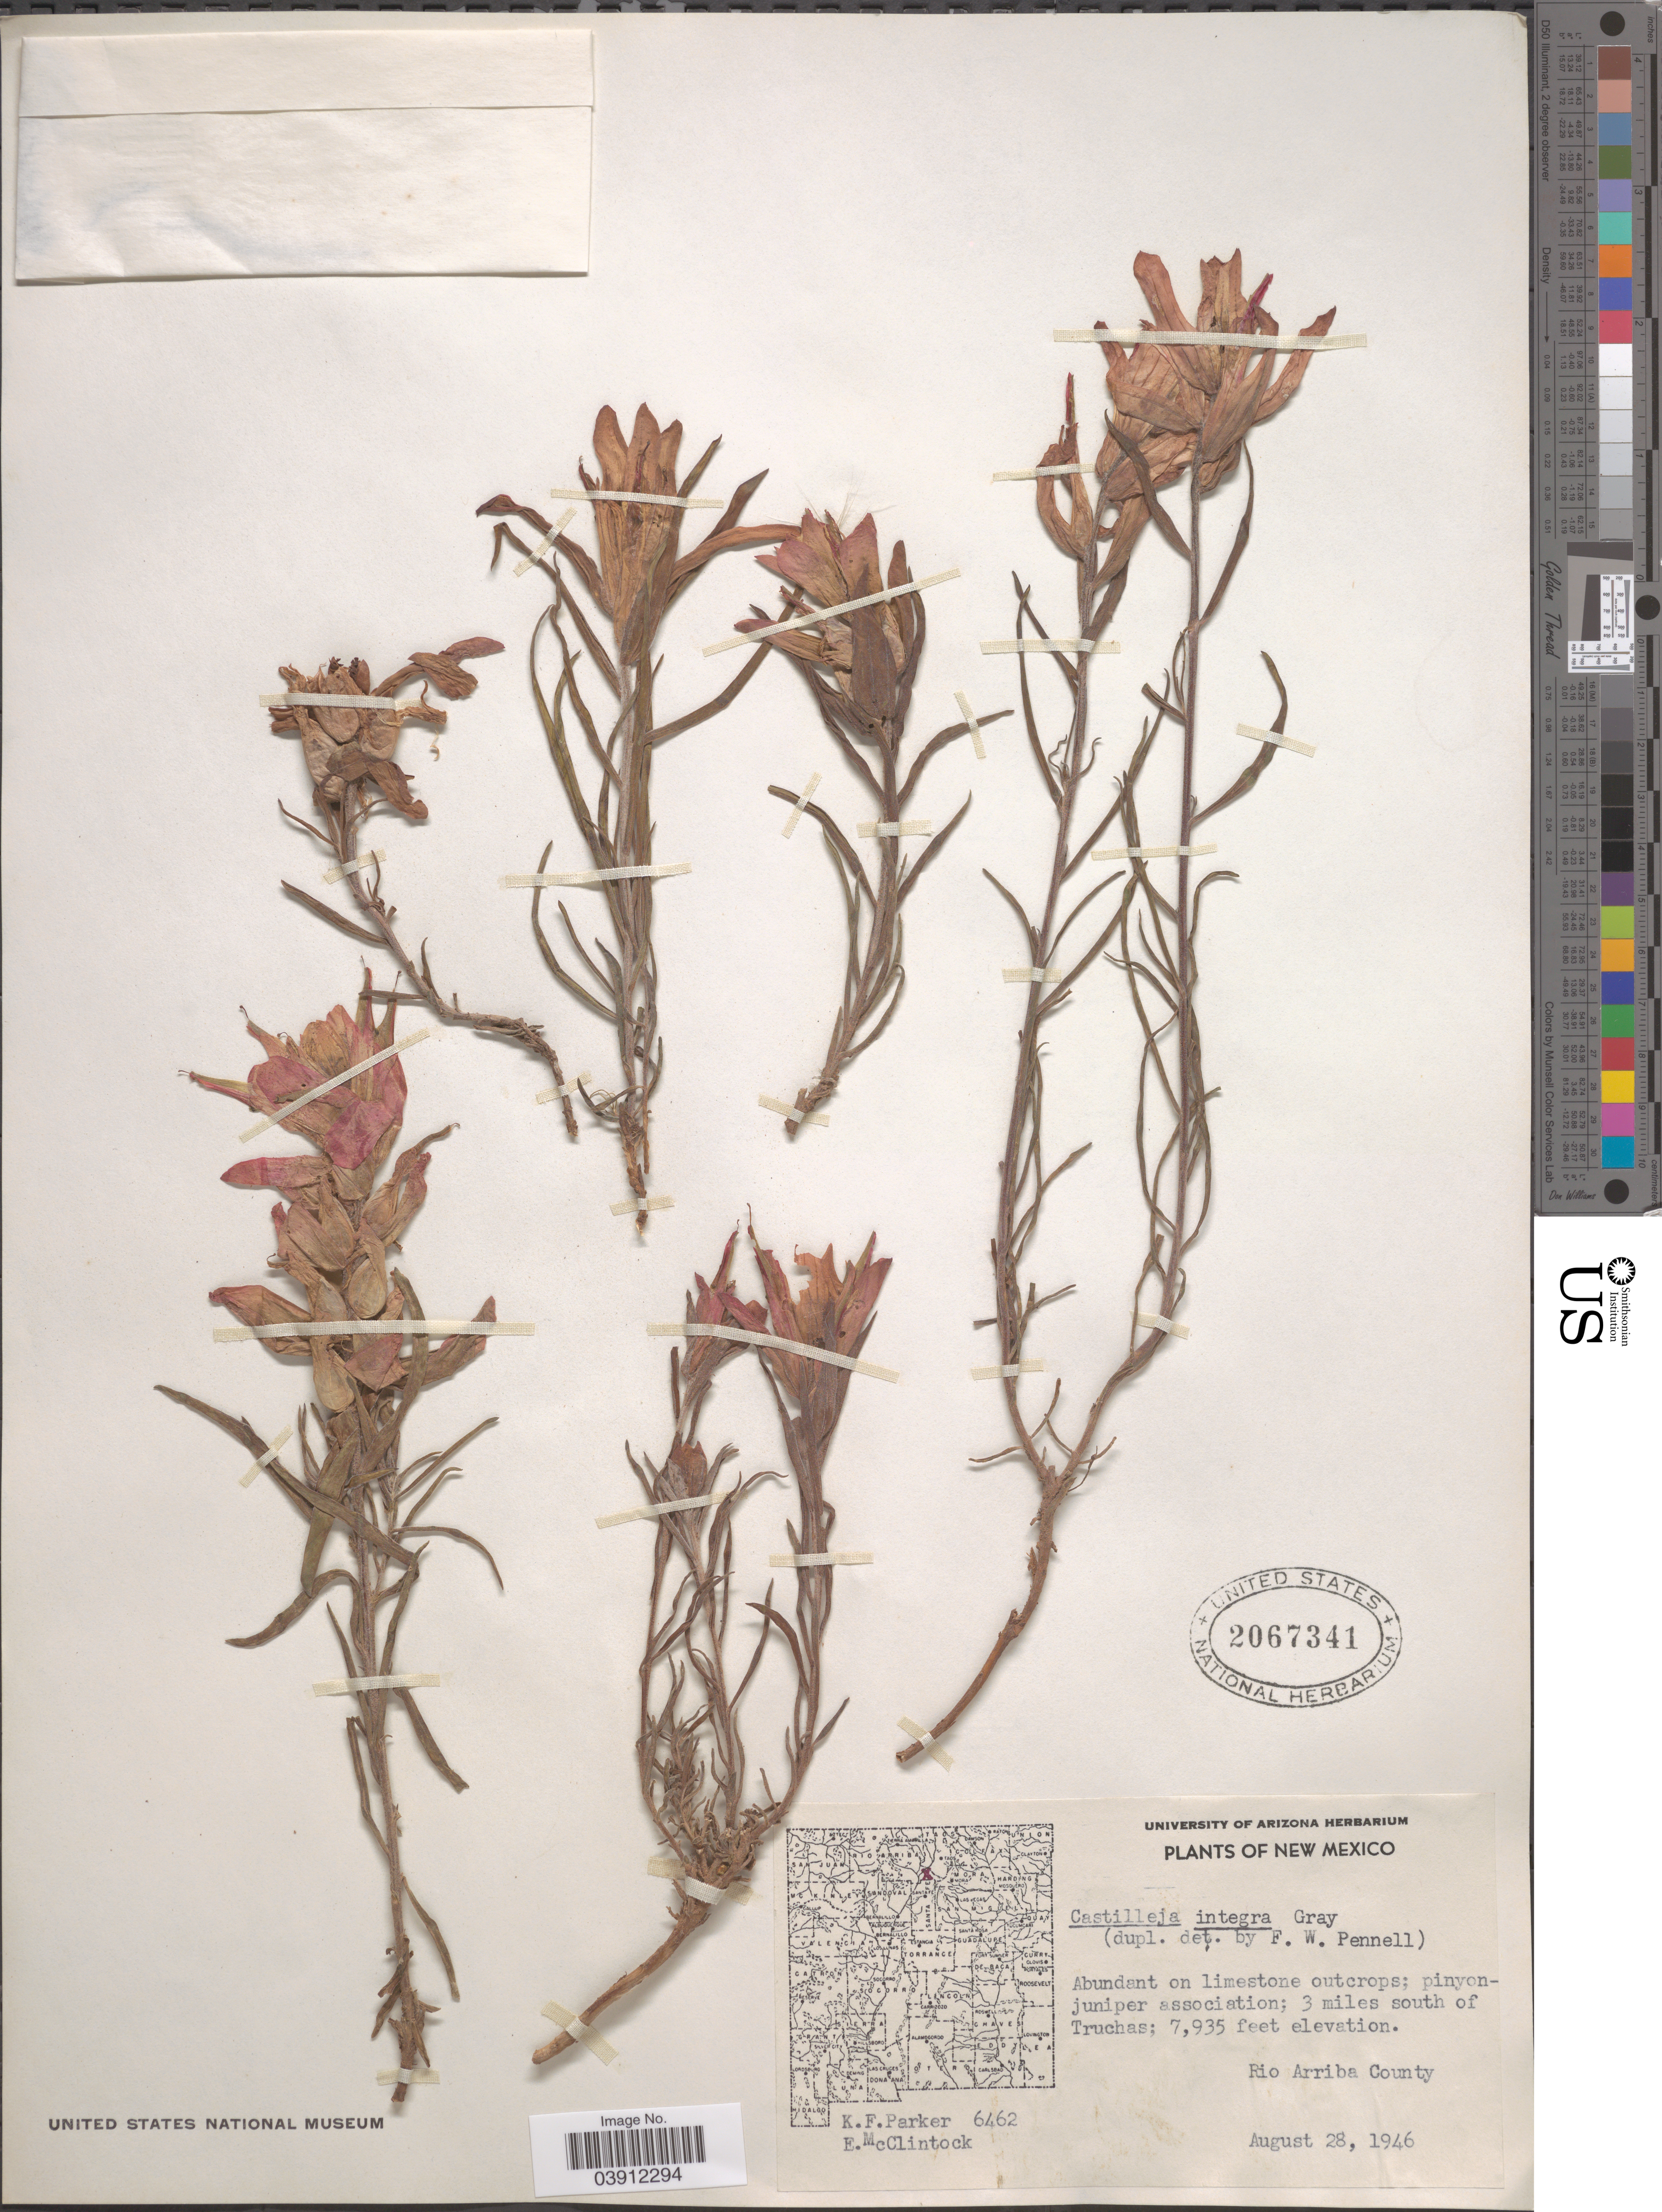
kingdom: Plantae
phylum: Tracheophyta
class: Magnoliopsida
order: Lamiales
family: Orobanchaceae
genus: Castilleja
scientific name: Castilleja integra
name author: A. Gray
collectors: K. F. Parker & E. McClintock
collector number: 6462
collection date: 1946-08-28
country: United States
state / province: New Mexico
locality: Pinyon-juniper association; 3 miles south of Truchas. Rio Arriba County.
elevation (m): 2419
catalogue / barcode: US 2067341